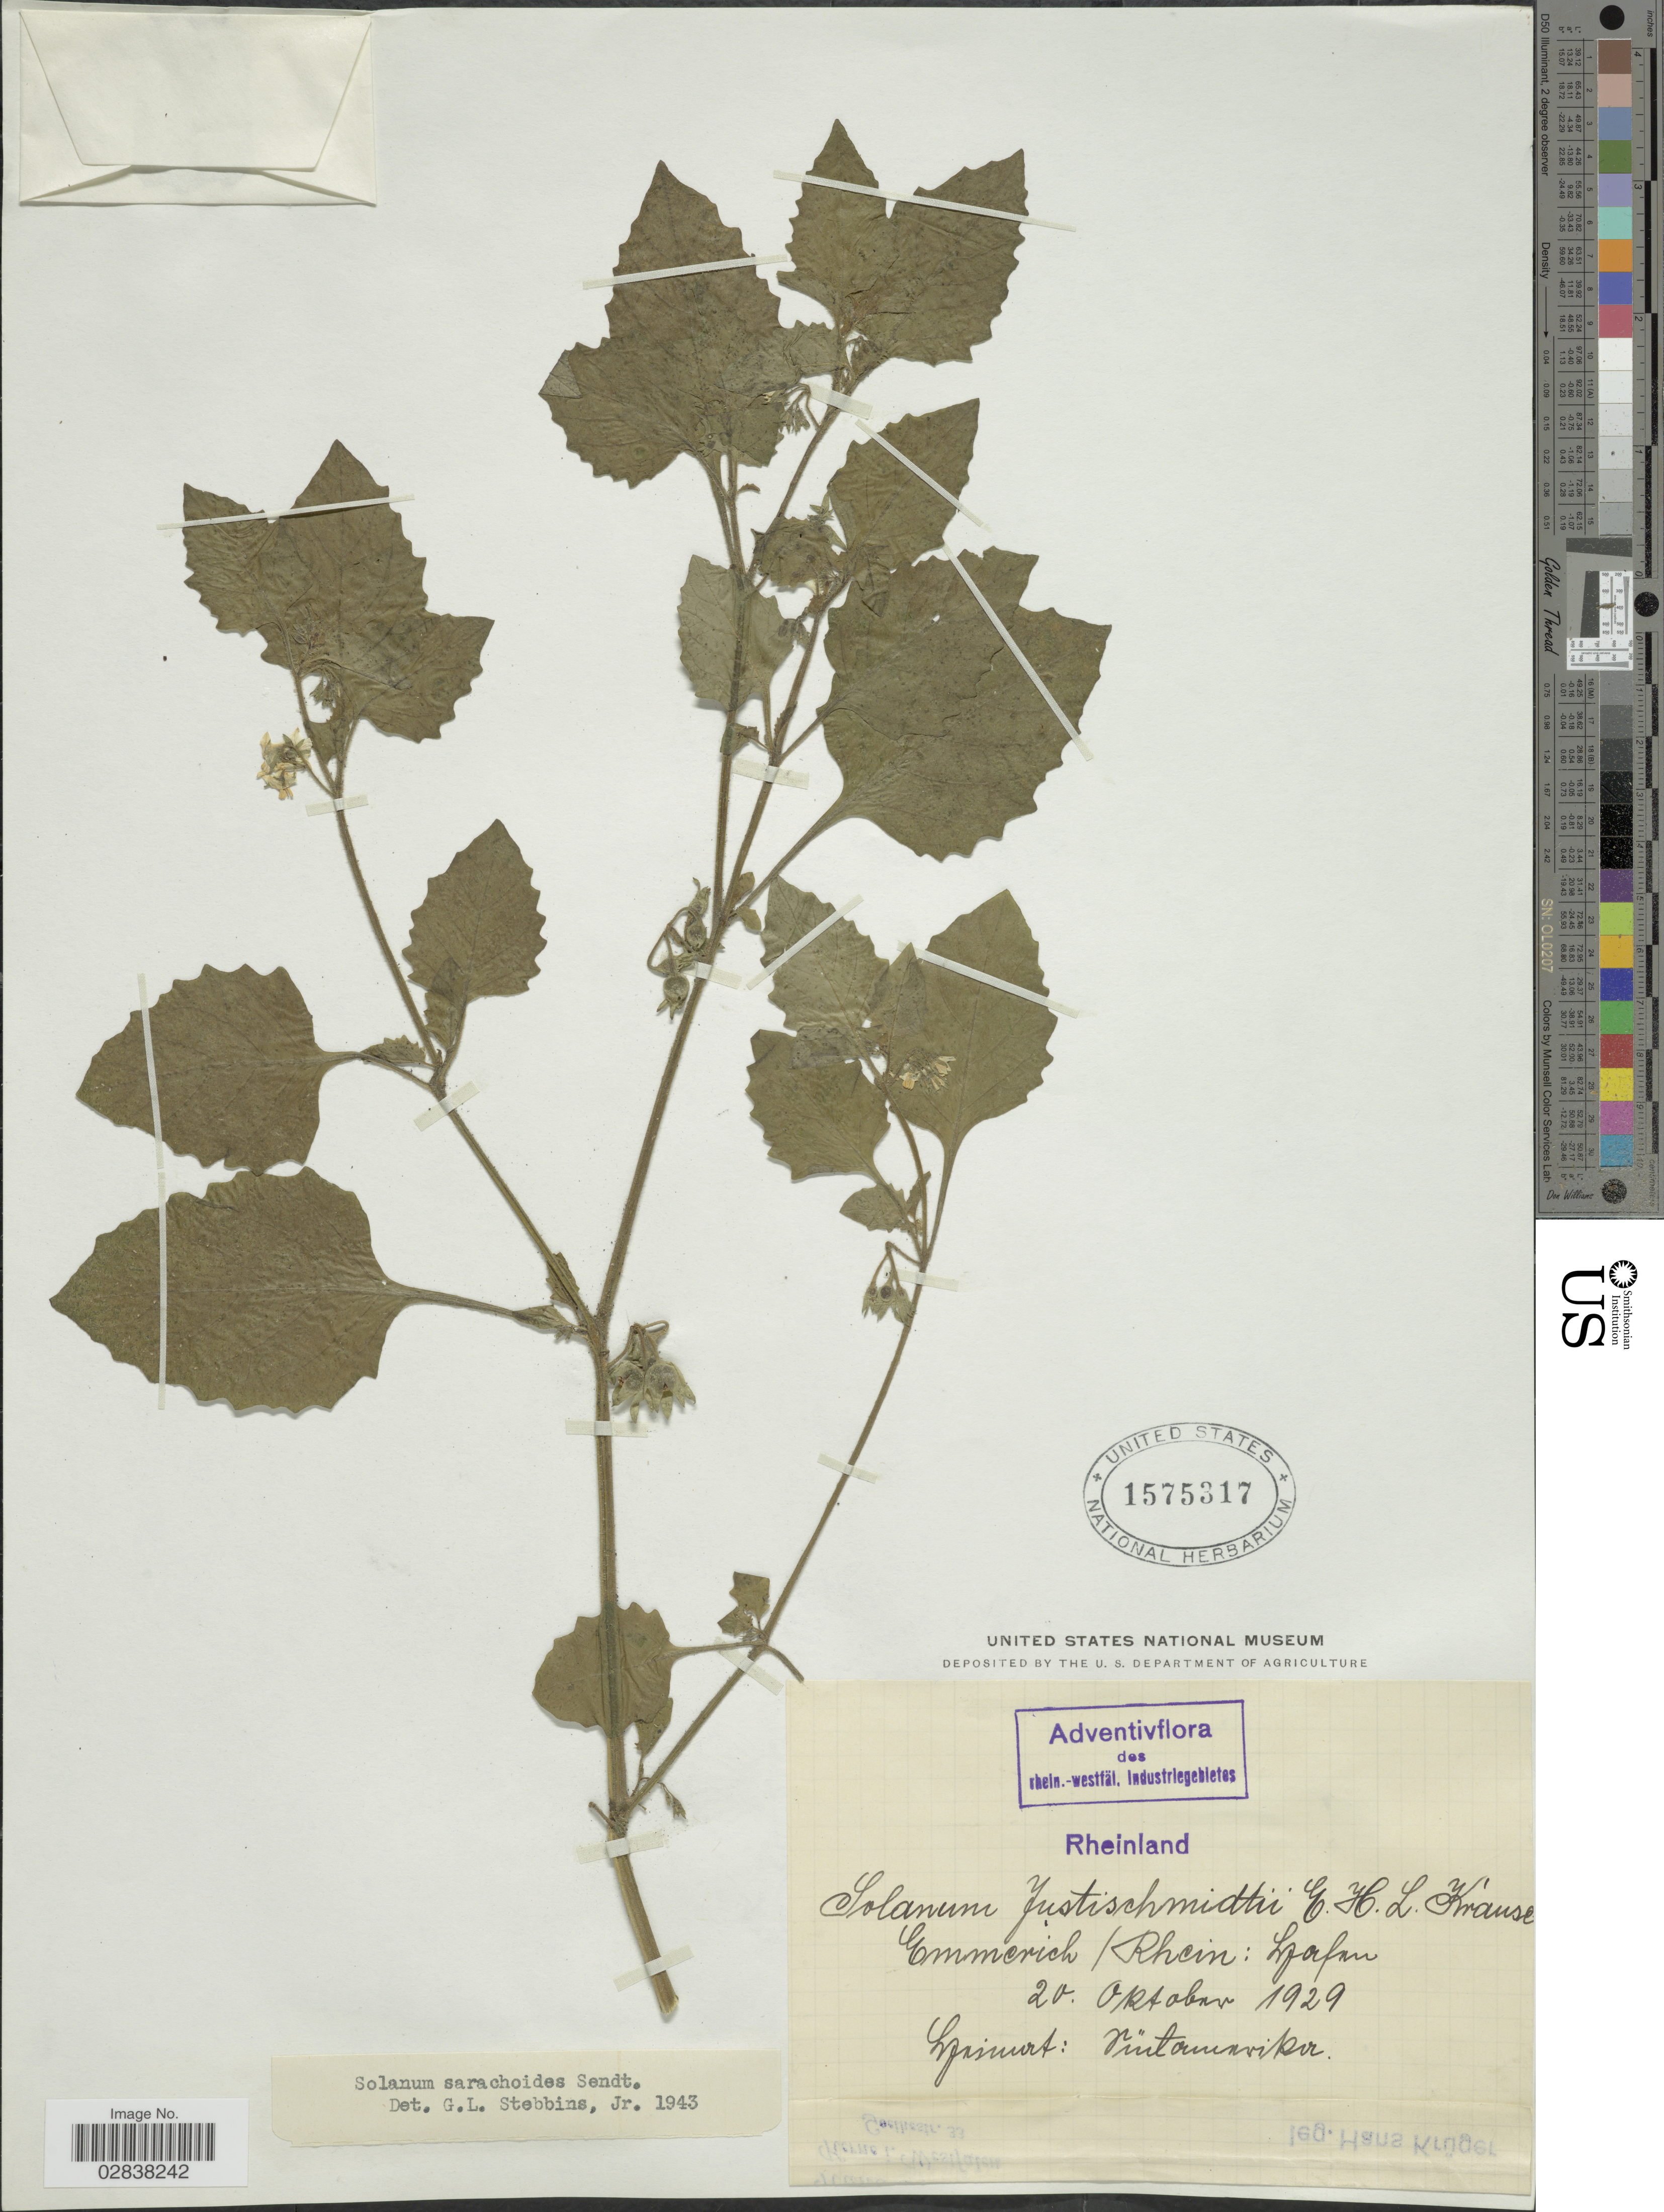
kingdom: Plantae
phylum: Tracheophyta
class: Magnoliopsida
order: Solanales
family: Solanaceae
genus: Solanum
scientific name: Solanum sarachoides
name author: Sendt.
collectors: H. Krüger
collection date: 1929-10-20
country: Germany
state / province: Rhineland-Palatinate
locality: Rheinland, Emmerich, Rhein, Ljafan [interpreted].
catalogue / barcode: US 1575317